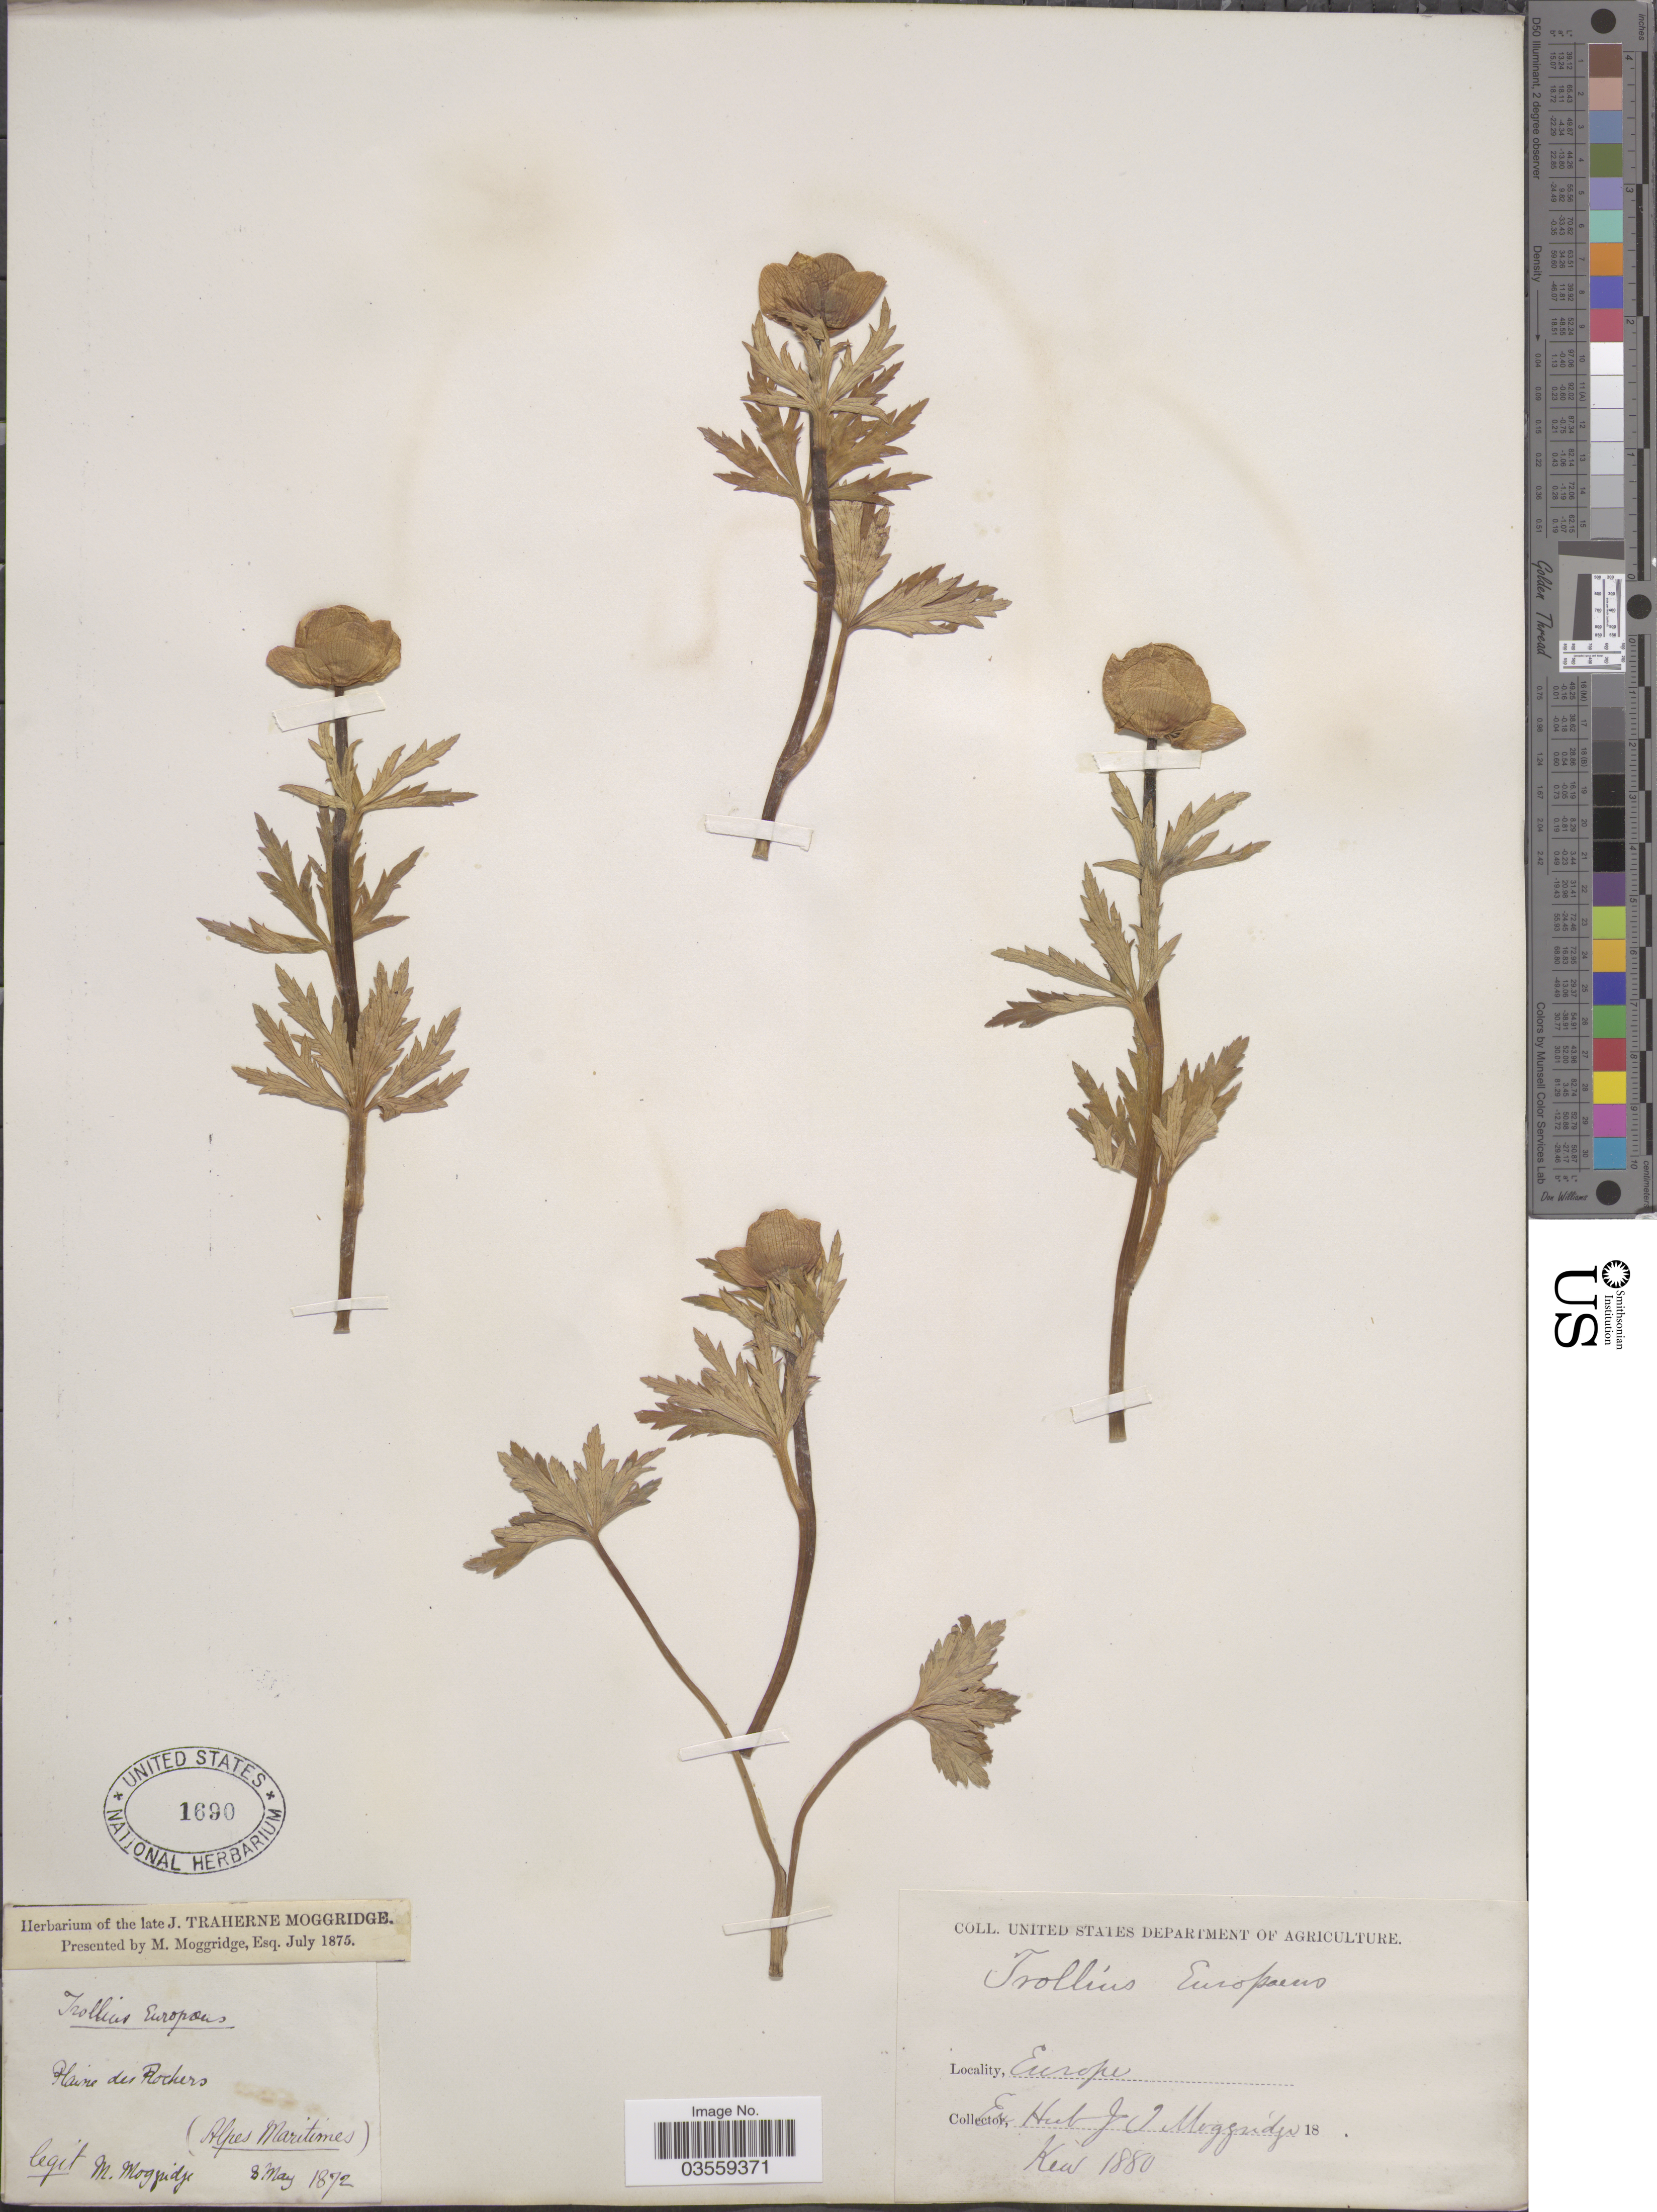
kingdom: Plantae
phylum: Tracheophyta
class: Magnoliopsida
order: Ranunculales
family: Ranunculaceae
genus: Trollius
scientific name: Trollius europaeus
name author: L.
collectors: M. Moggridge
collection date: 1872-05-08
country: France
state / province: Provence-Alpes-Côte d'Azur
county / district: Alpes-Maritimes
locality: Europe. Plaine des Rochers. (Alpes Maritimes).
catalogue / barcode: US 1690